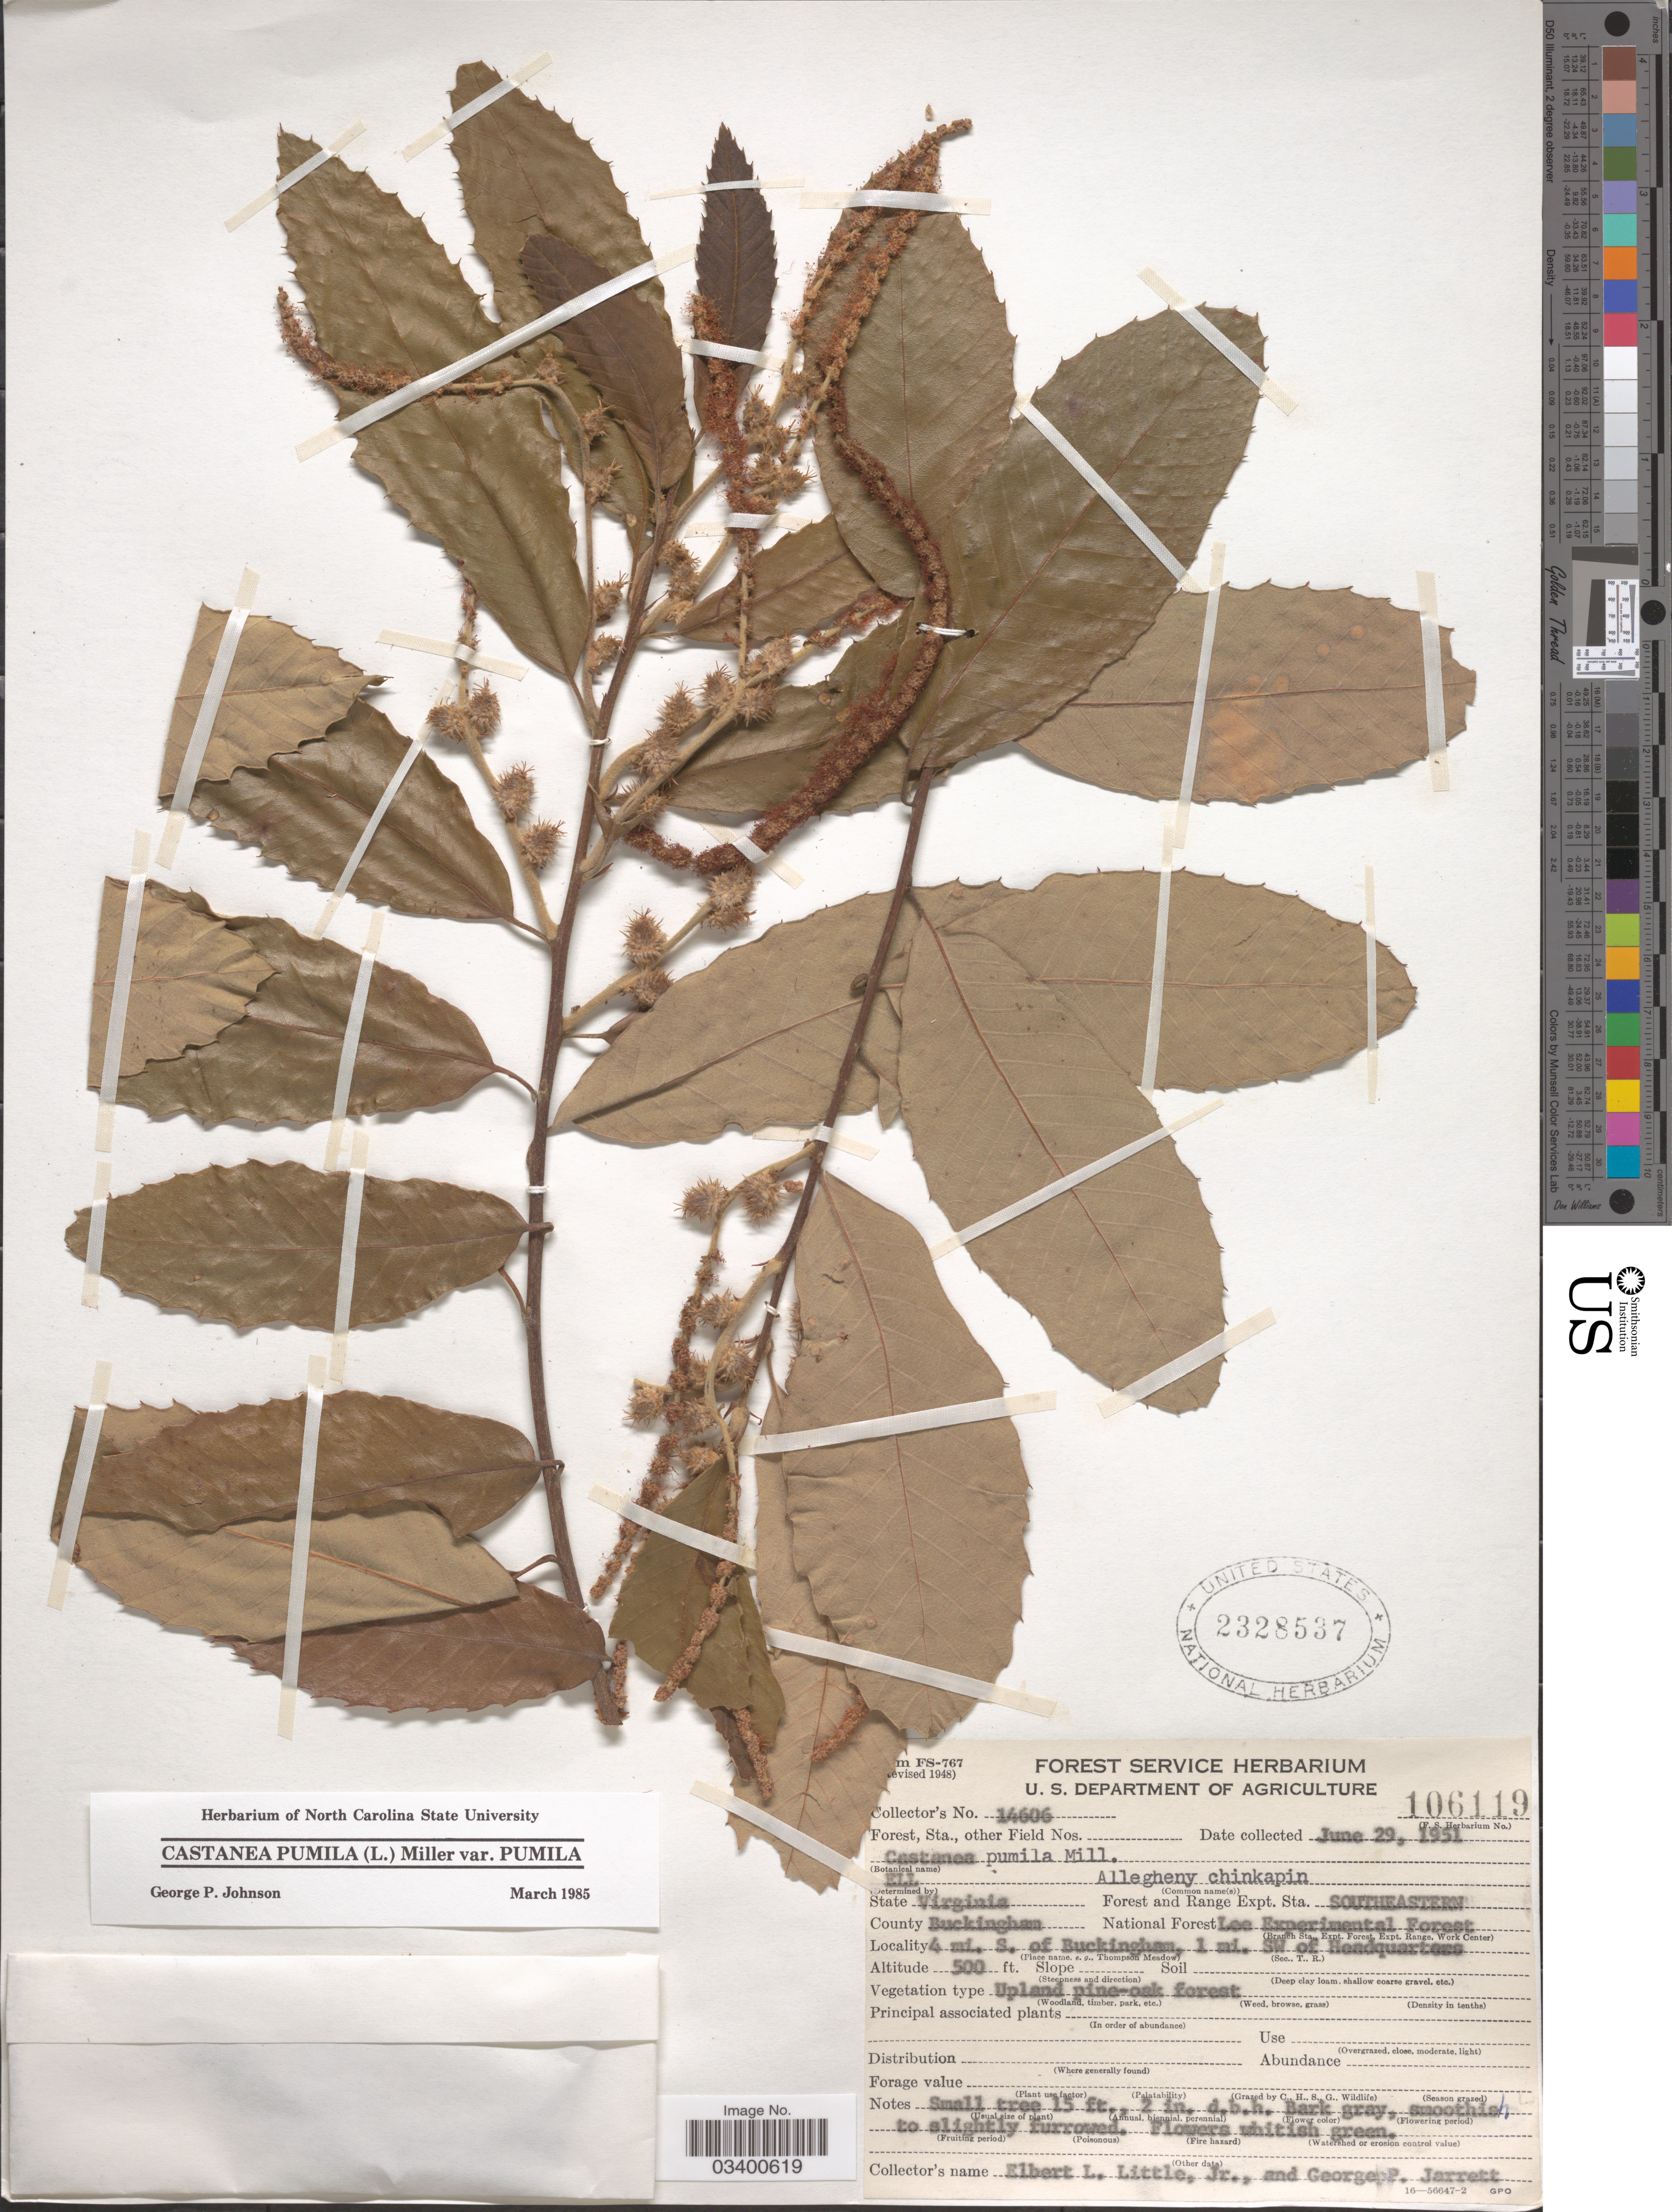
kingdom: Plantae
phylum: Tracheophyta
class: Magnoliopsida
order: Fagales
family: Fagaceae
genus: Castanea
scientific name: Castanea pumila var. pumila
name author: (L.) Mill.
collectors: E. L. Little & G. Jarrett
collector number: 14606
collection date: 1951-06-29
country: United States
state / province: Virginia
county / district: Buckingham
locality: Forest and Range Expt. Sta. Southeastern National Forest Lee Experimental Forest. County Buckingham. 4 mi. S. of Buckingham, 1 mi. SW of Headquarters.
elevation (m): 152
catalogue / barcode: US 2328537